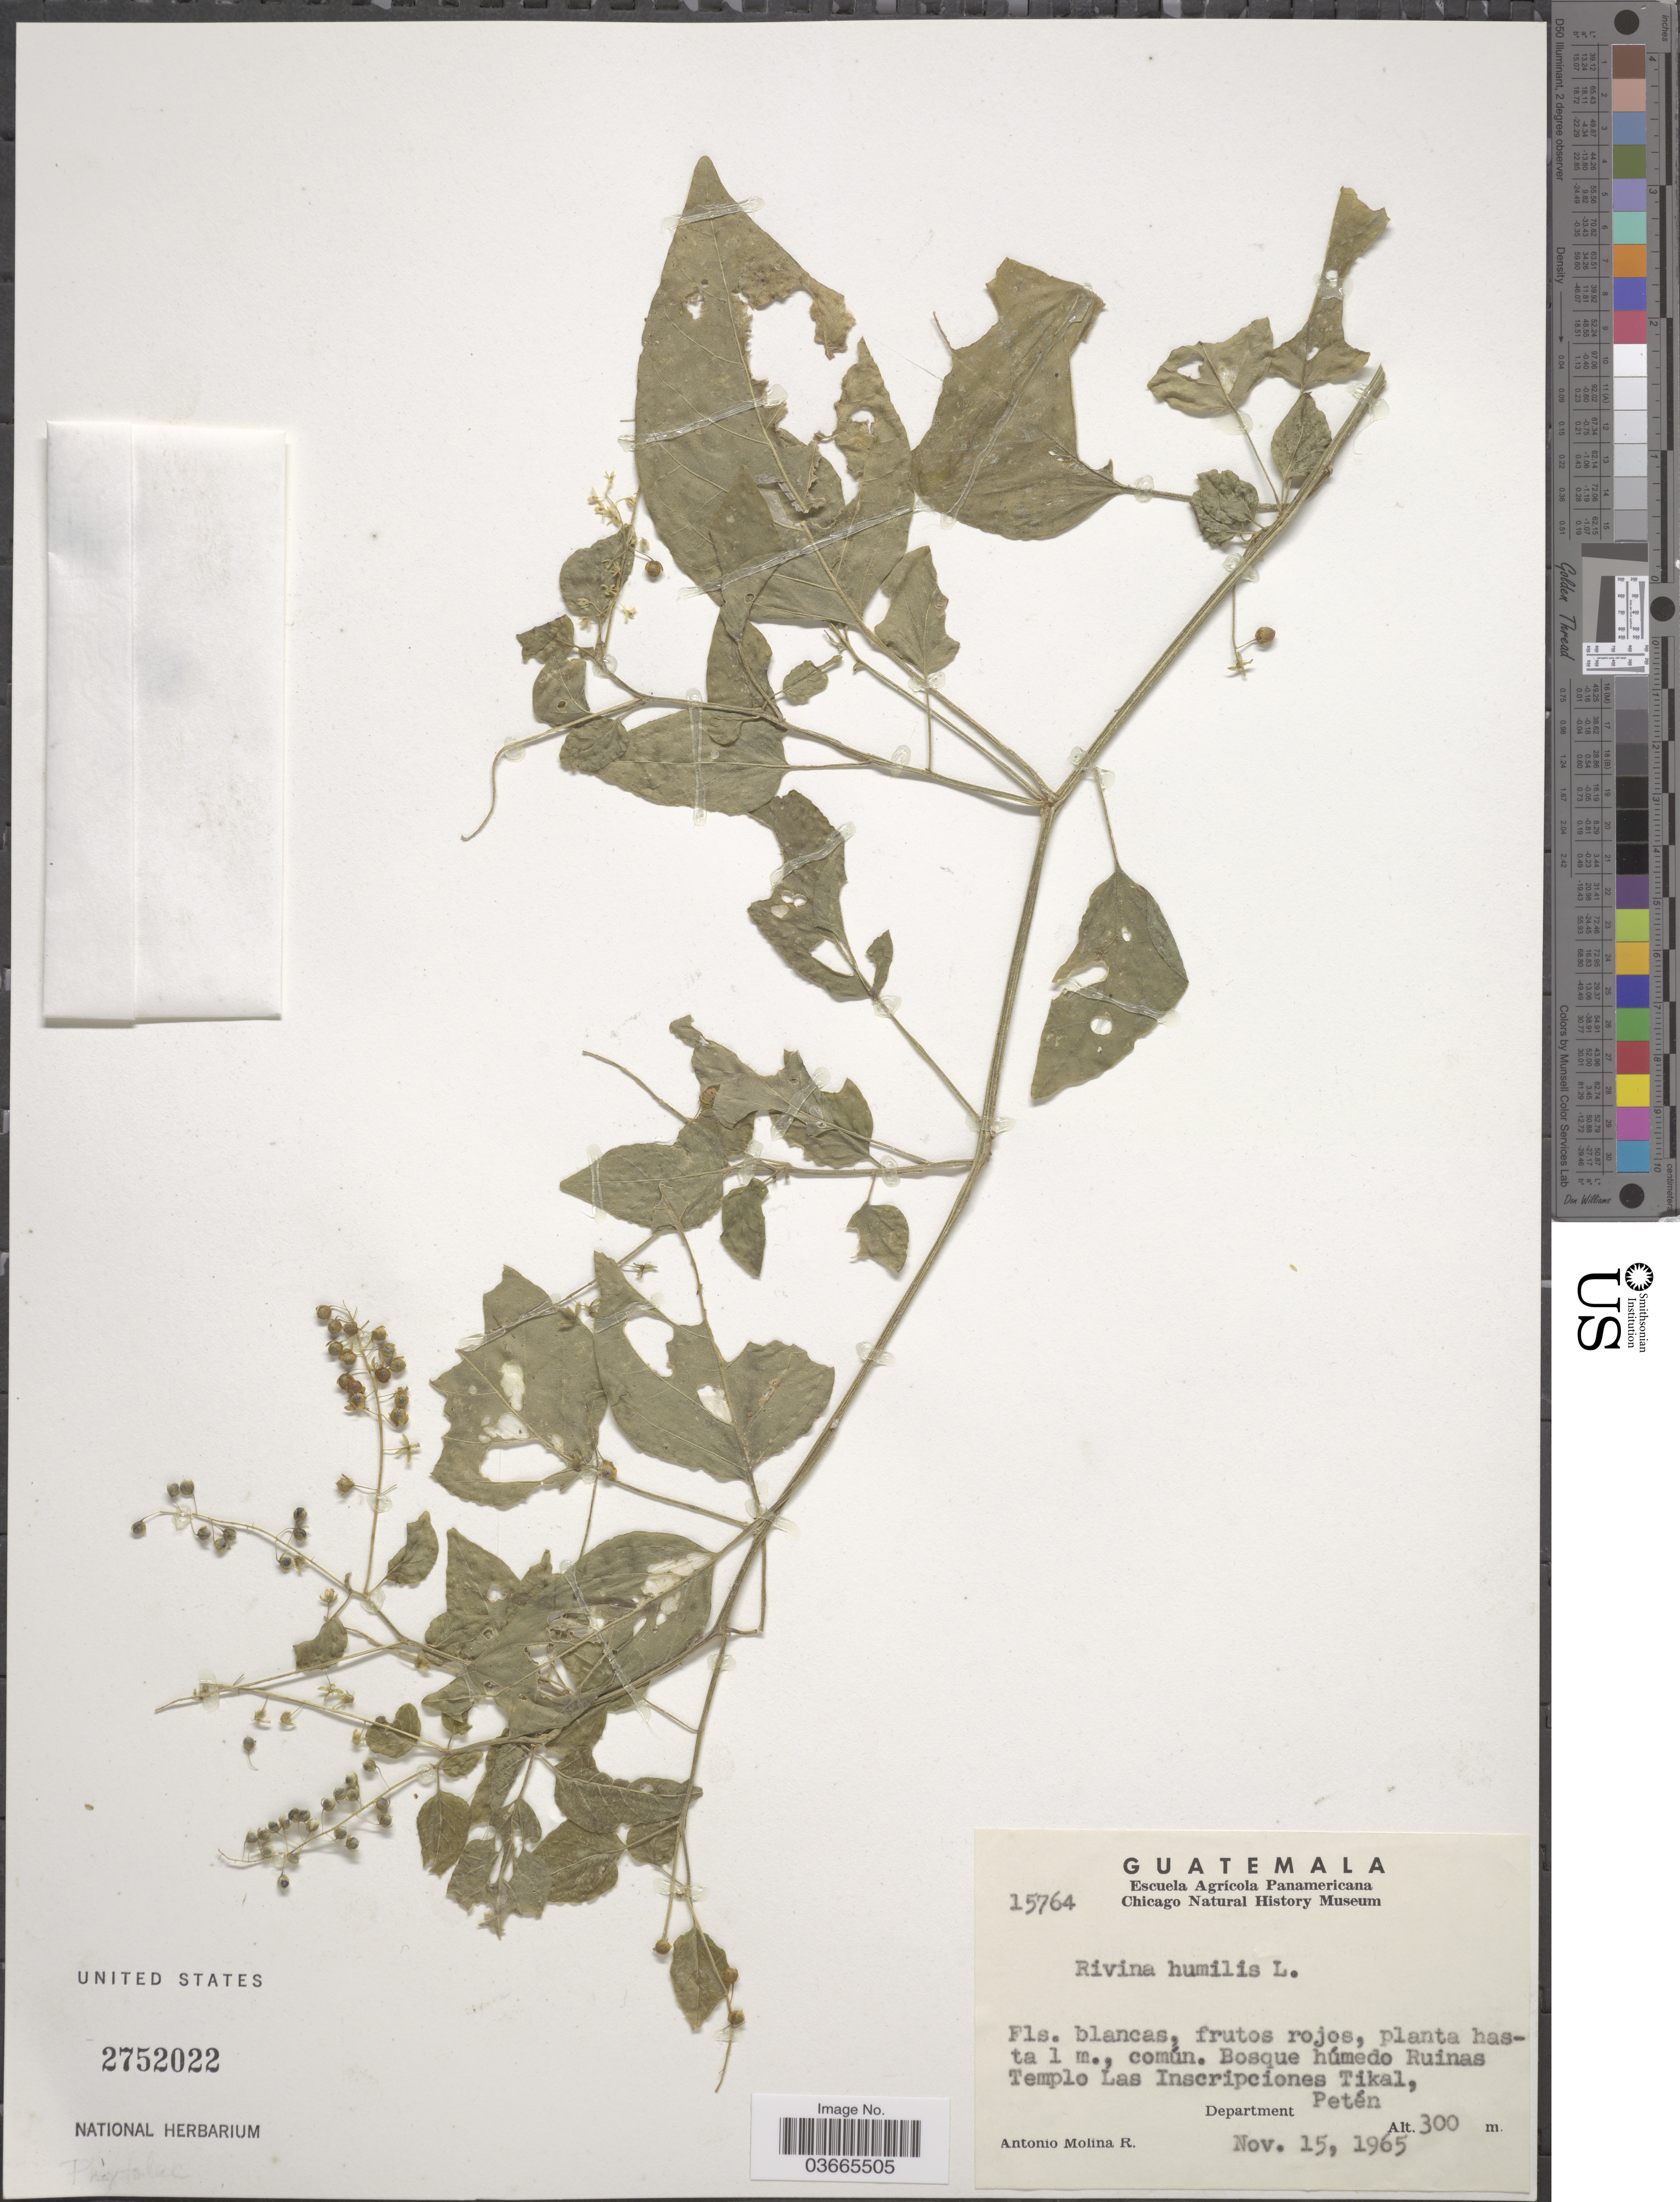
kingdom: Plantae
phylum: Tracheophyta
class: Magnoliopsida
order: Caryophyllales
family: Phytolaccaceae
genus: Rivina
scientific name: Rivina humilis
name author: L.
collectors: A. Molina R.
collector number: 15764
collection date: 1965-11-15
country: Guatemala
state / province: El Petén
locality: Bosque húmedo Ruinas Templo Las Inscripciones Tikal, Department Petén.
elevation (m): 300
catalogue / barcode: US 2752022